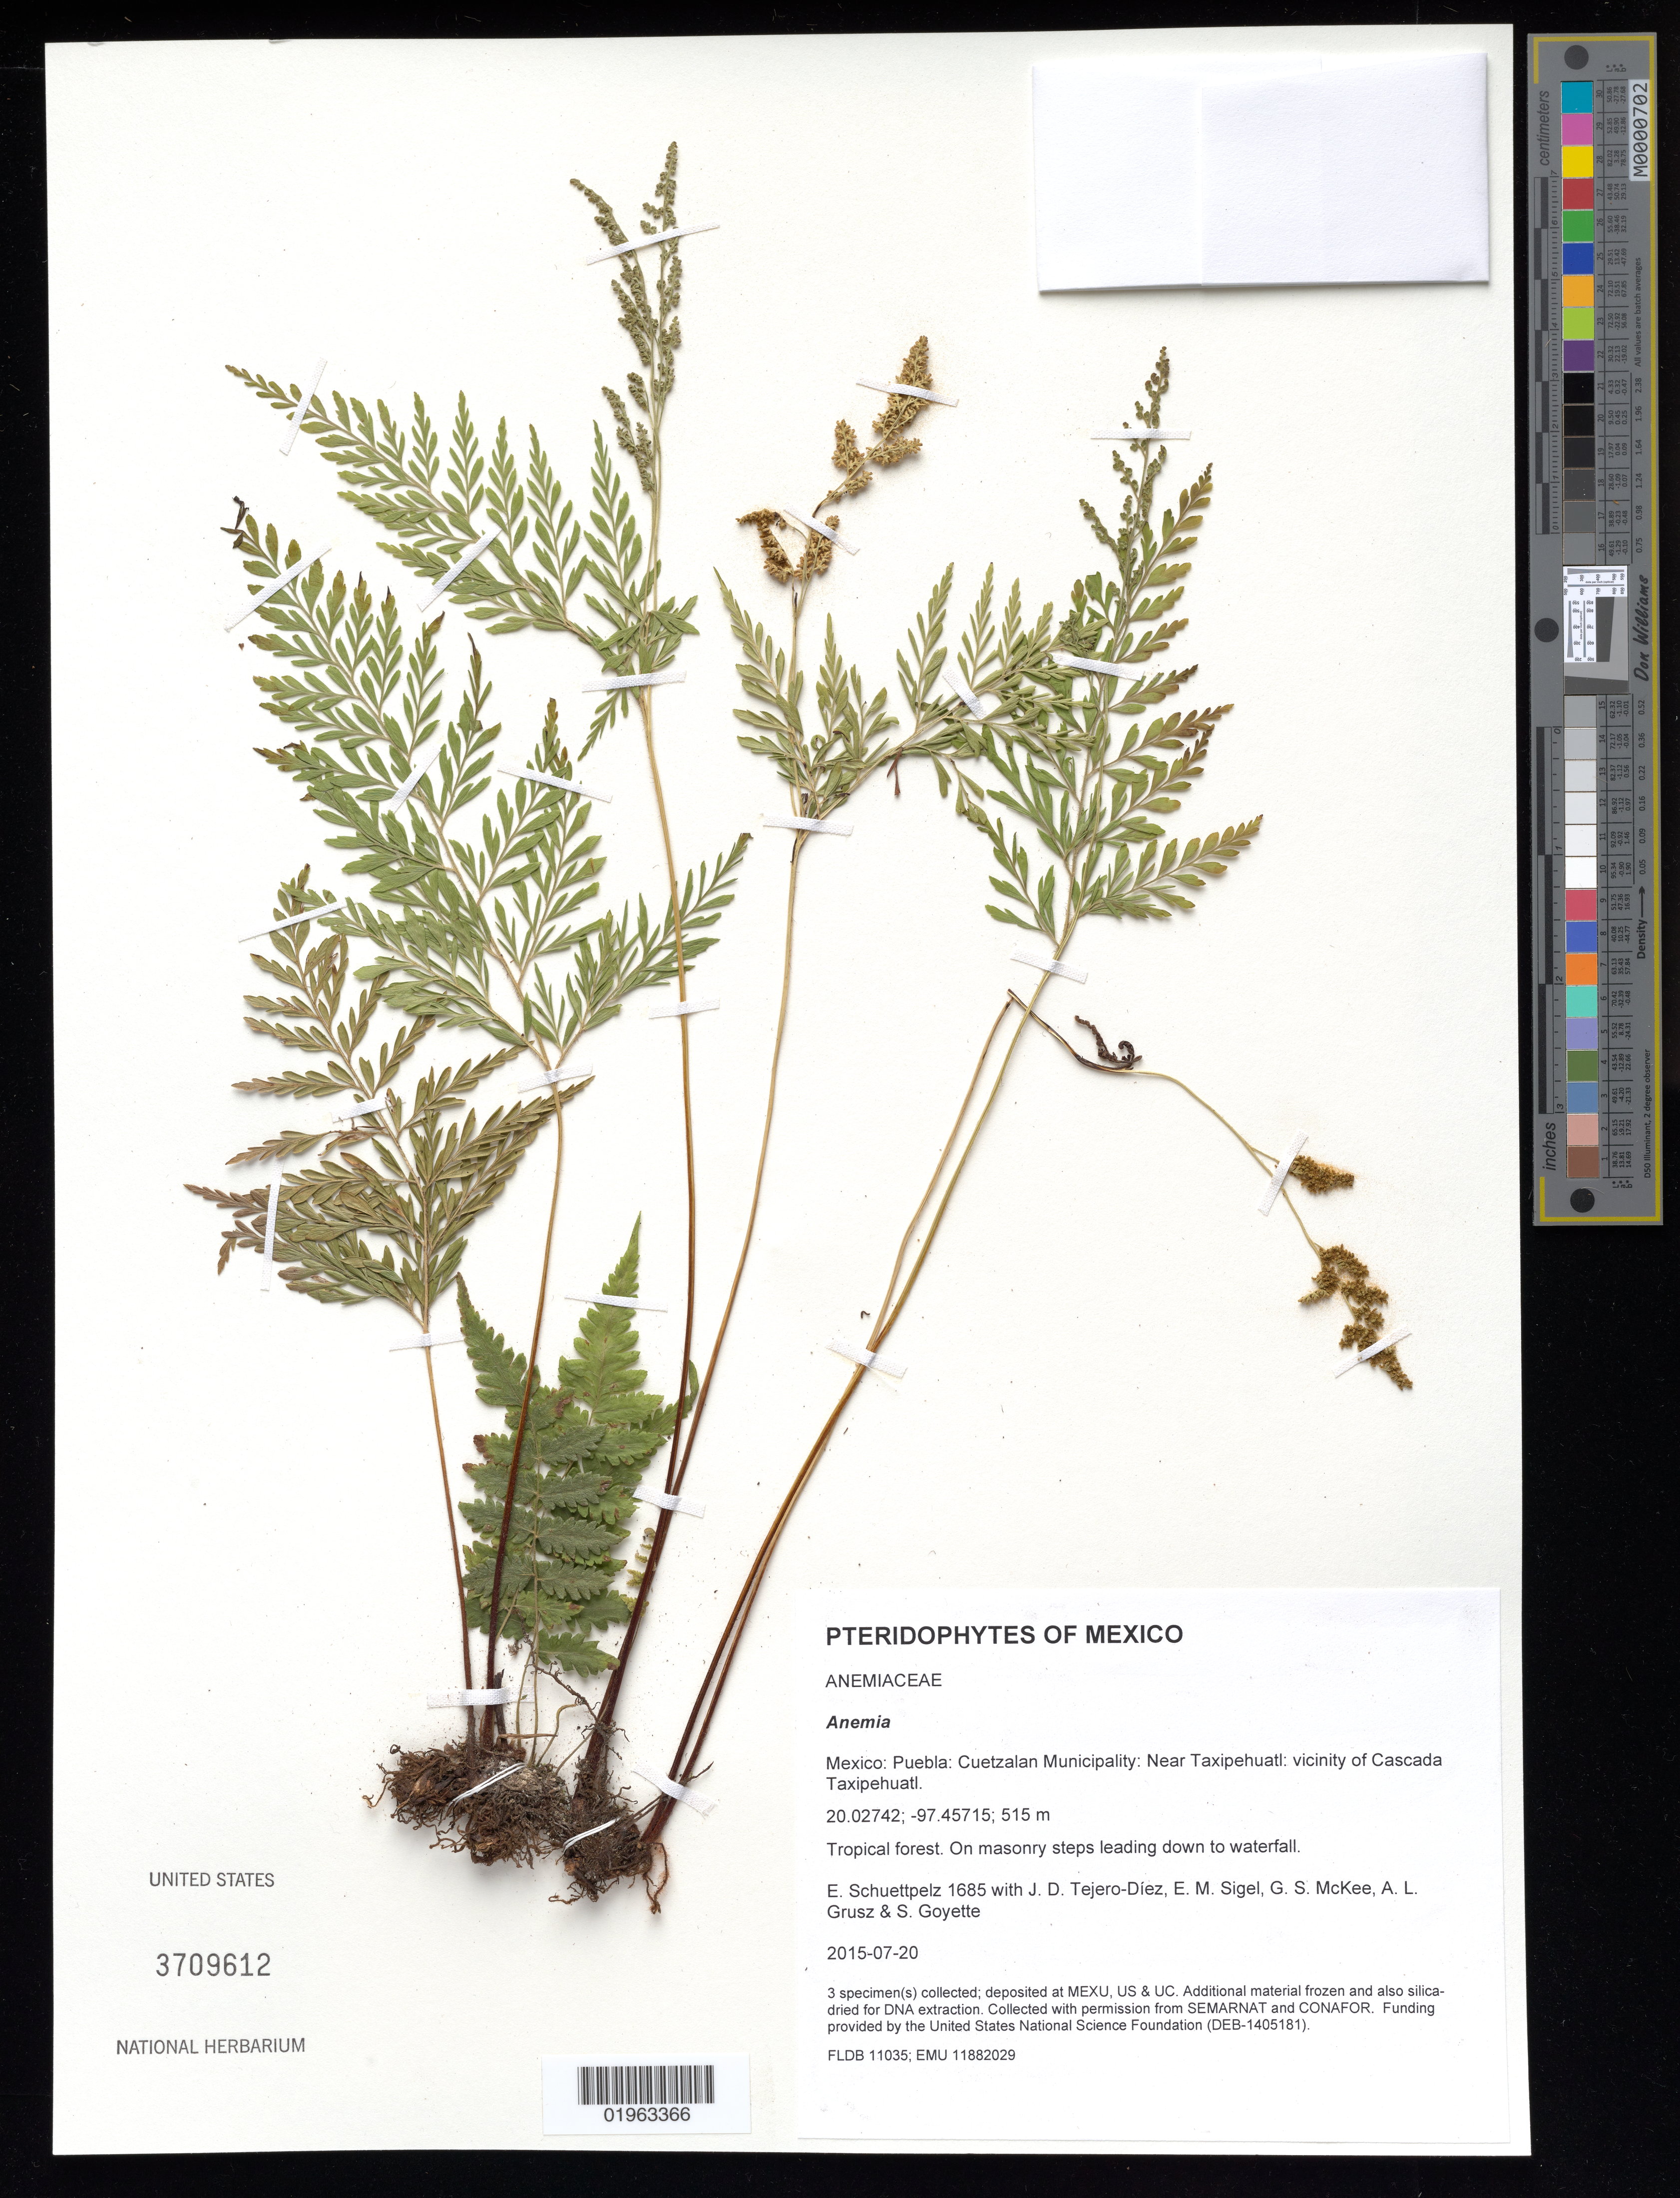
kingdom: Plantae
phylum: Tracheophyta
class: Polypodiopsida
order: Schizaeales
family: Anemiaceae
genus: Anemia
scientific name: Anemia sp.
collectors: E. Schuettpelz, D. Tejero-Díez, E. M. Sigel, G. S. McKee & A. Grusz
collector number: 1685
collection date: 2015-07-20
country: Mexico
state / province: Puebla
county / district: Cuetzalan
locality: Near Taxipehuatl: vicinity of Cascada Taxipehuatl.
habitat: Tropical forest.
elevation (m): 515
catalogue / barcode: US 3709612